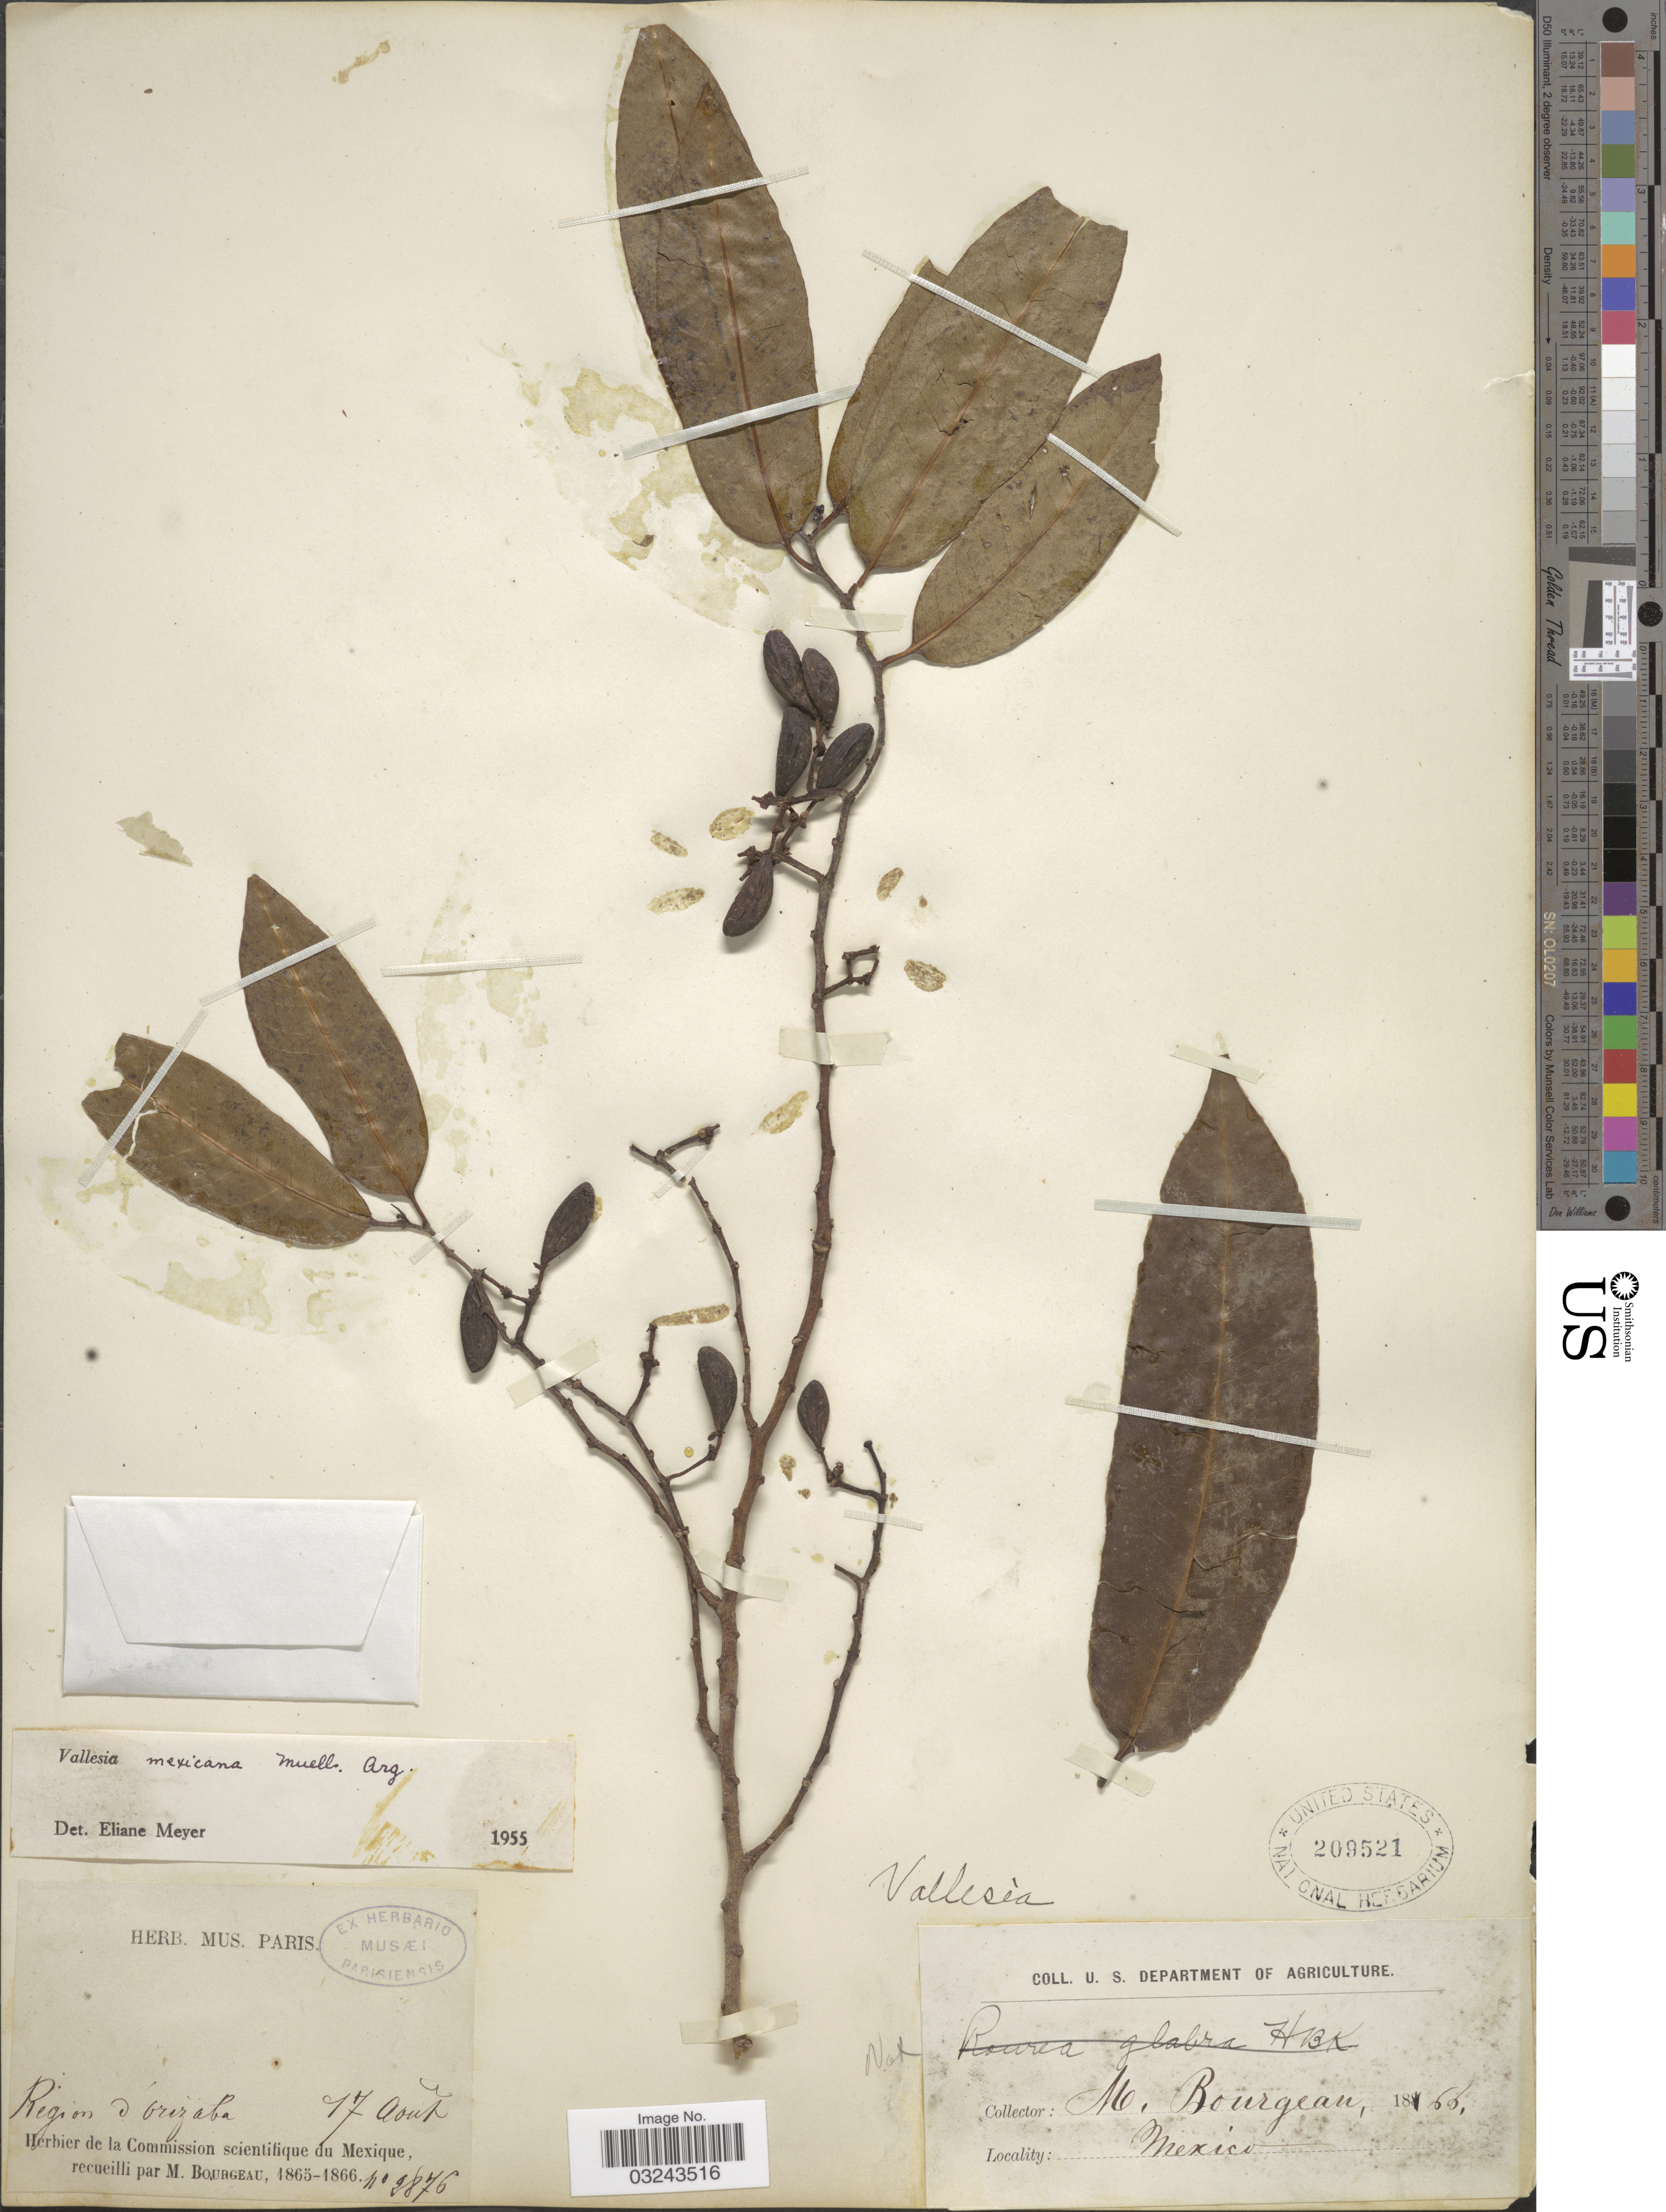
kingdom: Plantae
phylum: Tracheophyta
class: Magnoliopsida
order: Gentianales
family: Apocynaceae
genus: Vallesia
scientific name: Vallesia mexicana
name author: Müll. Arg.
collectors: M. Bourgeau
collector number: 2876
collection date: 1866-08-17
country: Mexico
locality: Region d'Orizaba.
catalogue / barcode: US 209521